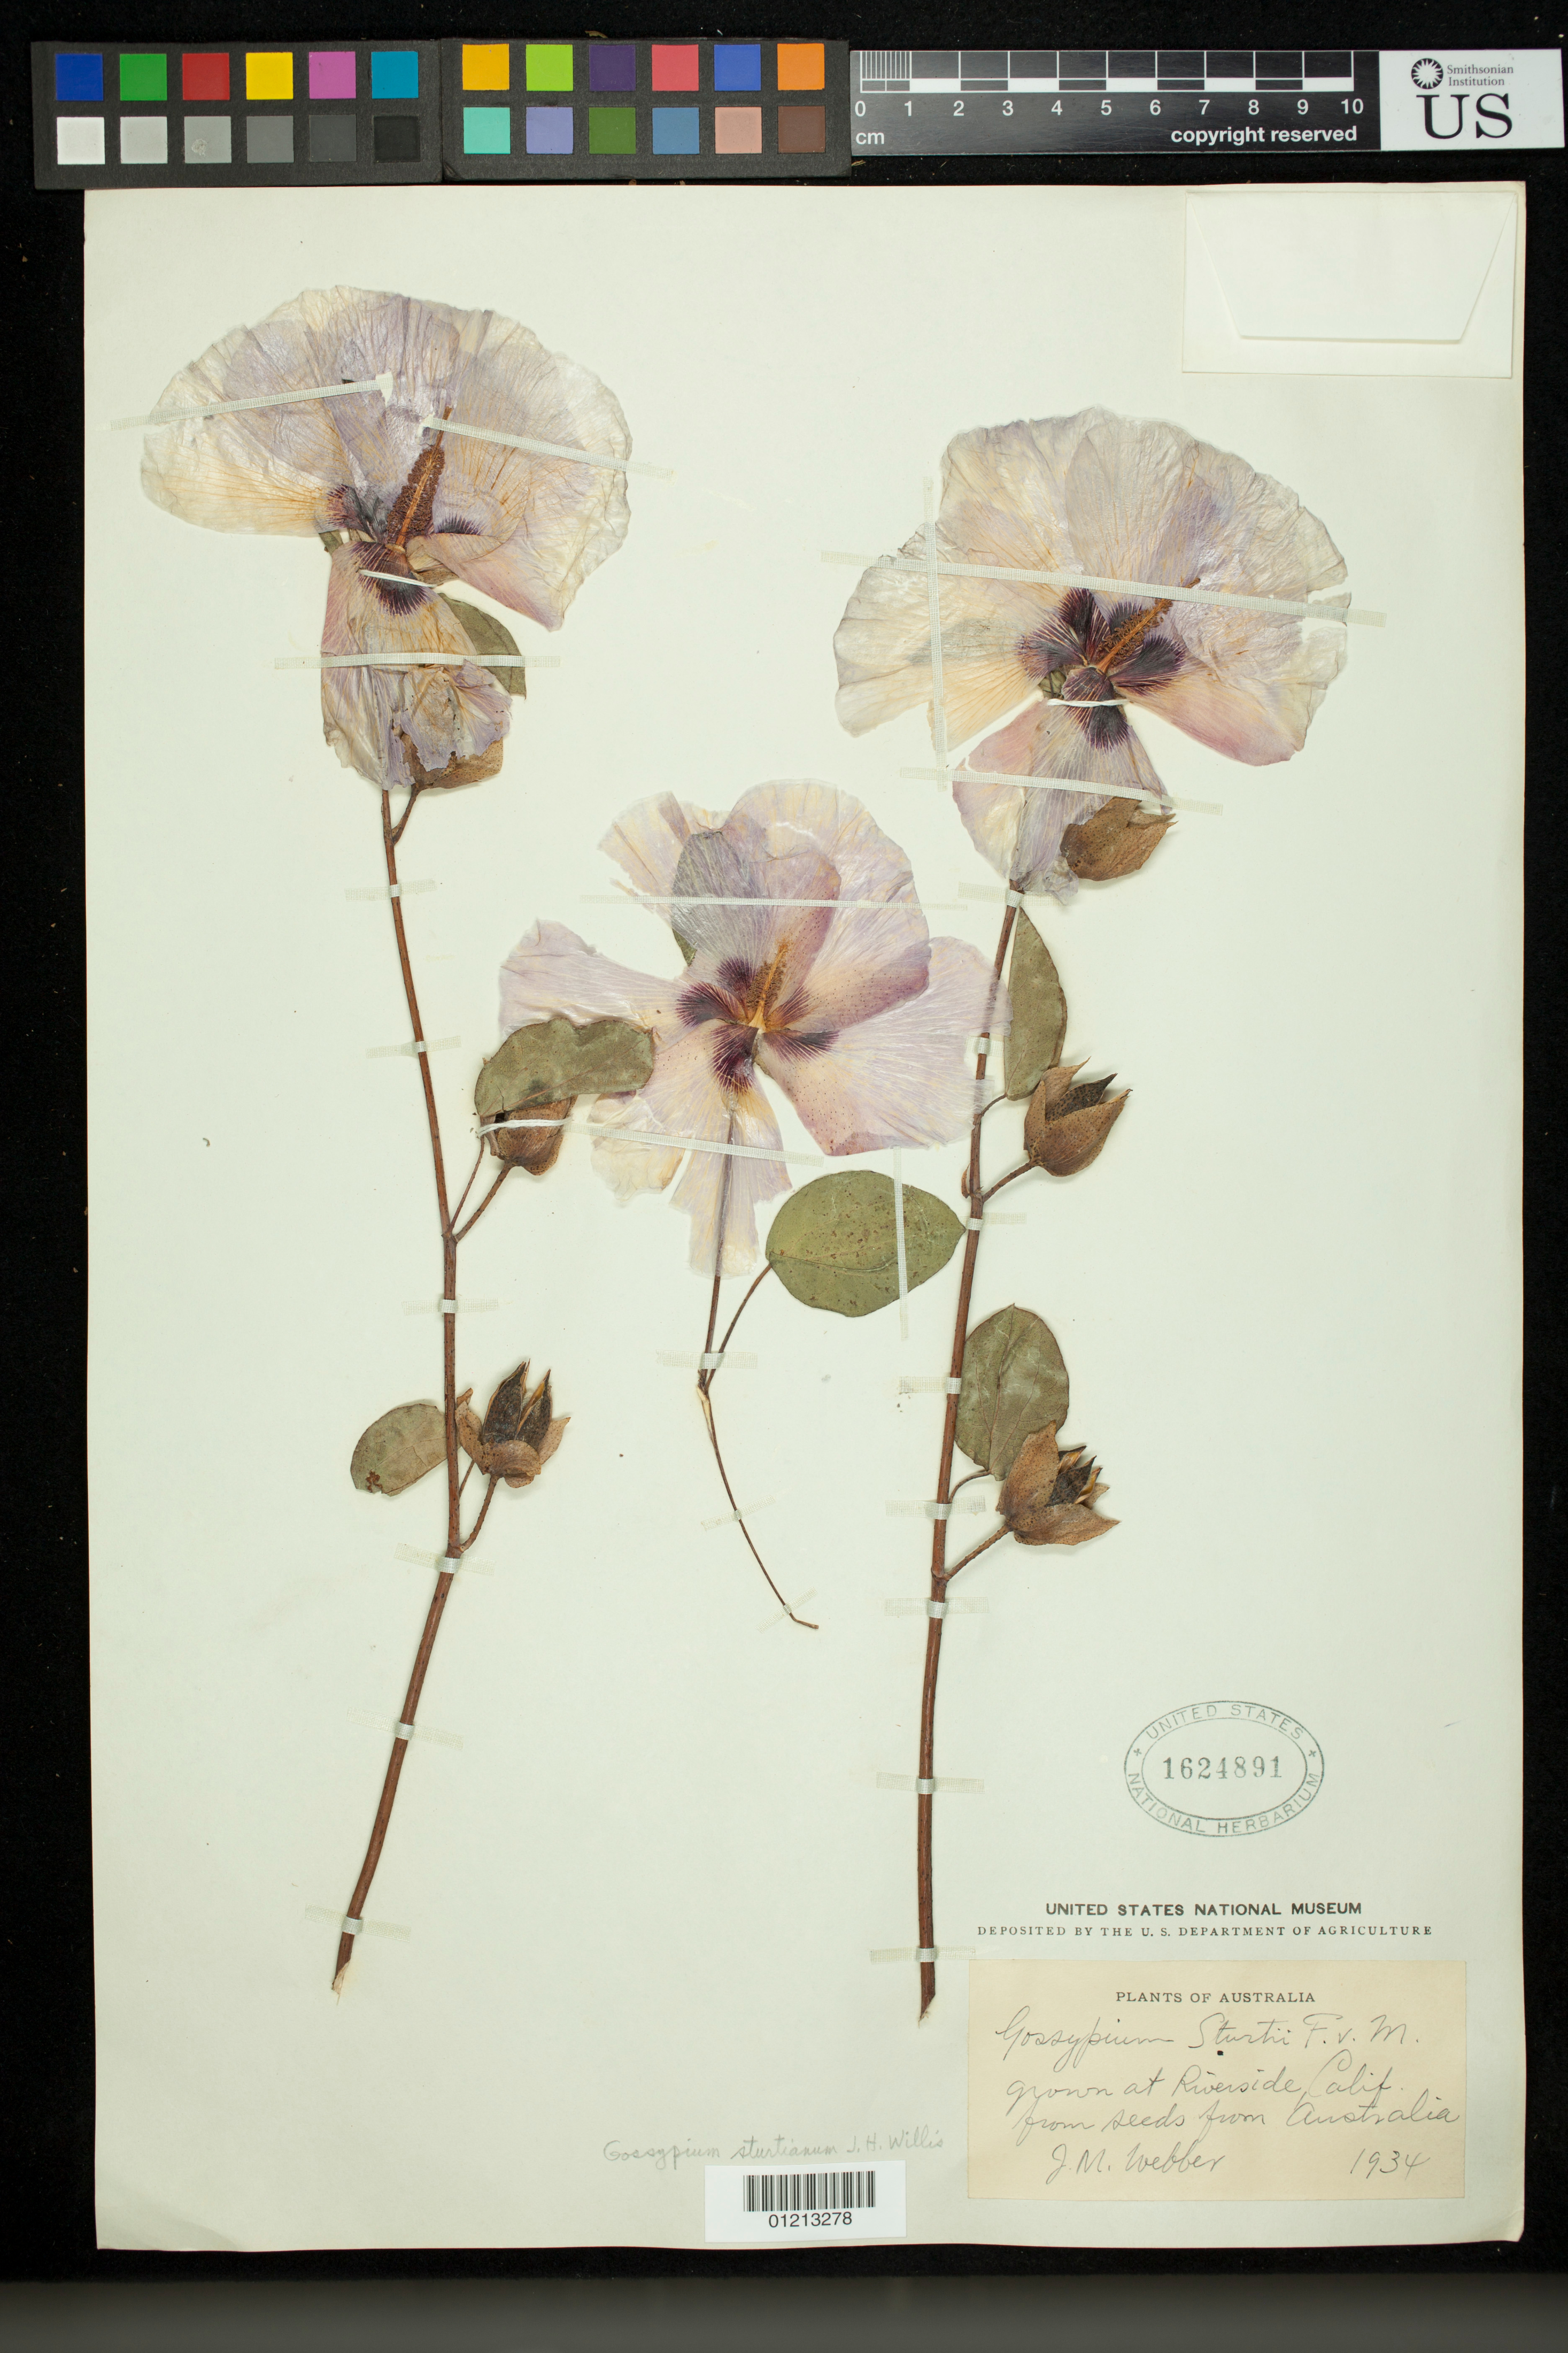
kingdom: Plantae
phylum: Tracheophyta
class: Magnoliopsida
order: Malvales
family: Malvaceae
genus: Gossypium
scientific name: Gossypium sturtii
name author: F. Muell.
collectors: J. M. Webber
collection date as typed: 1934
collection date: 1934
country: United States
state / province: California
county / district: Riverside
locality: Grown at Riverside, Calif. from seeds from Australia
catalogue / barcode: US 1624891